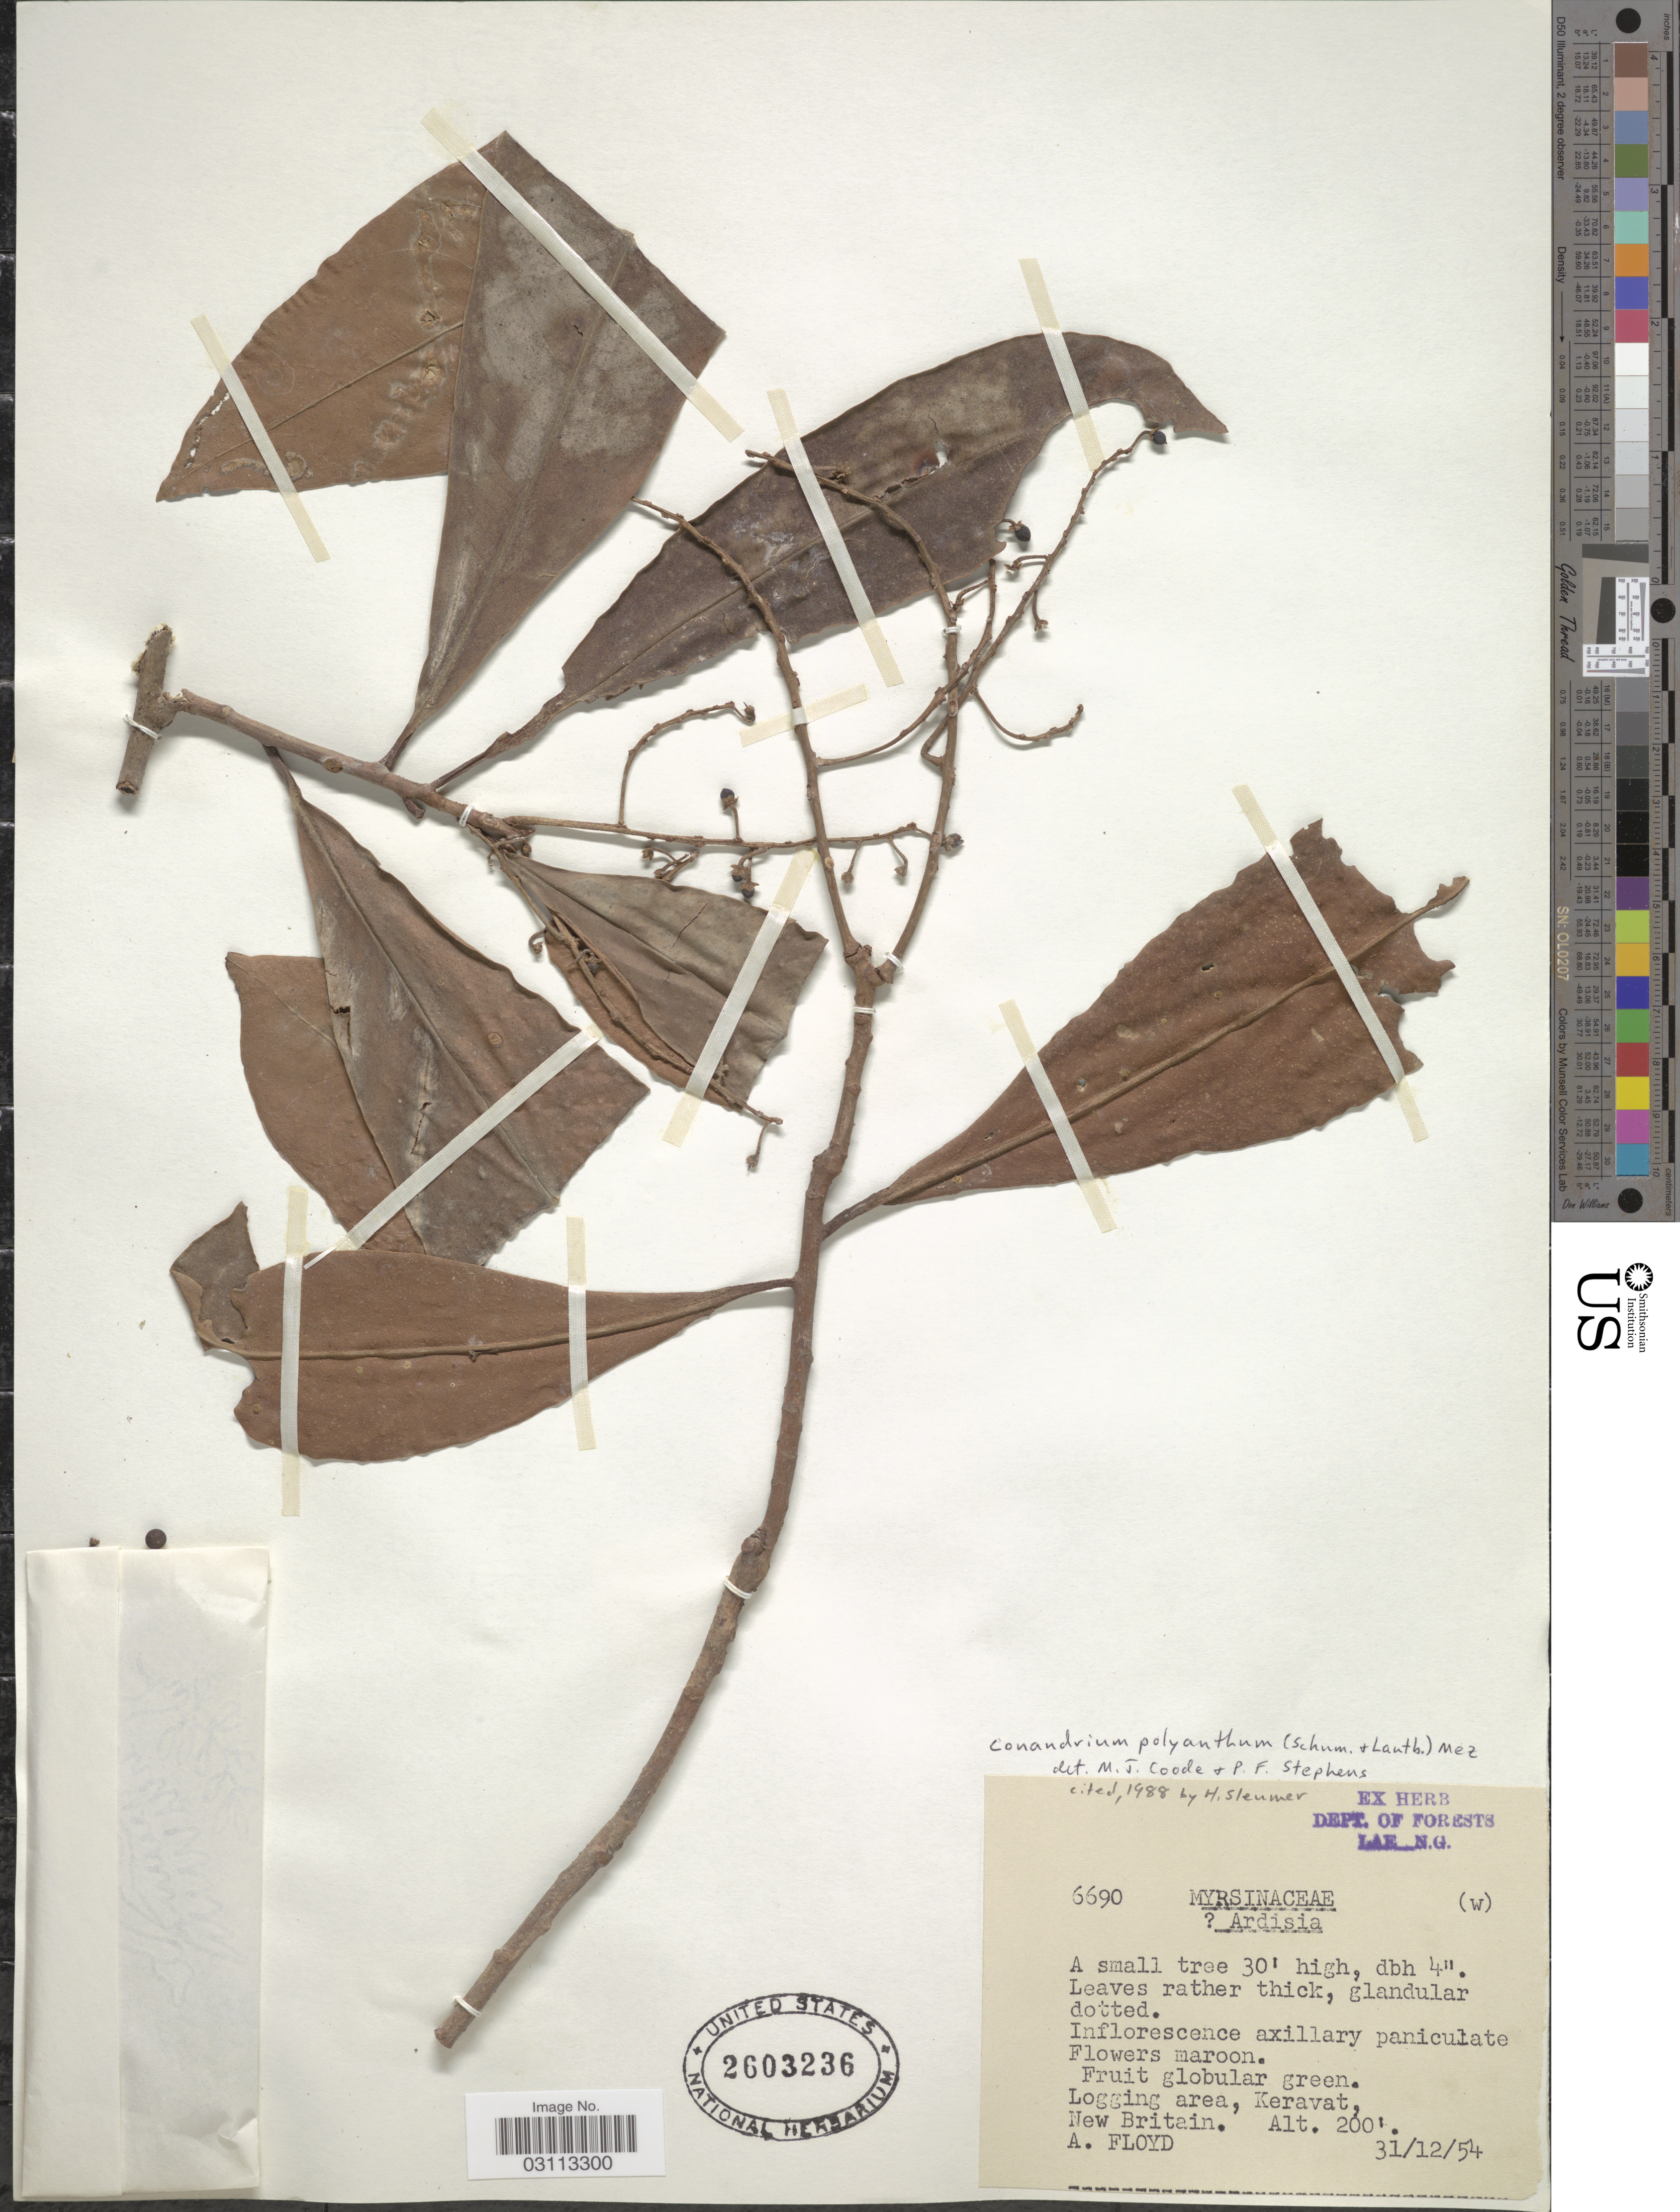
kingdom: Plantae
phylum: Tracheophyta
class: Magnoliopsida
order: Ericales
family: Primulaceae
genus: Conandrium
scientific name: Conandrium polyanthum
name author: (Lauterb. & K. Schum.) Mez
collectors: A. Floyd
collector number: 6690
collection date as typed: Transcribed d/m/y: 31/12/54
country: Papua New Guinea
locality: Logging area, Keravat, New Britain.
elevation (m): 61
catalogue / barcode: US 2603236